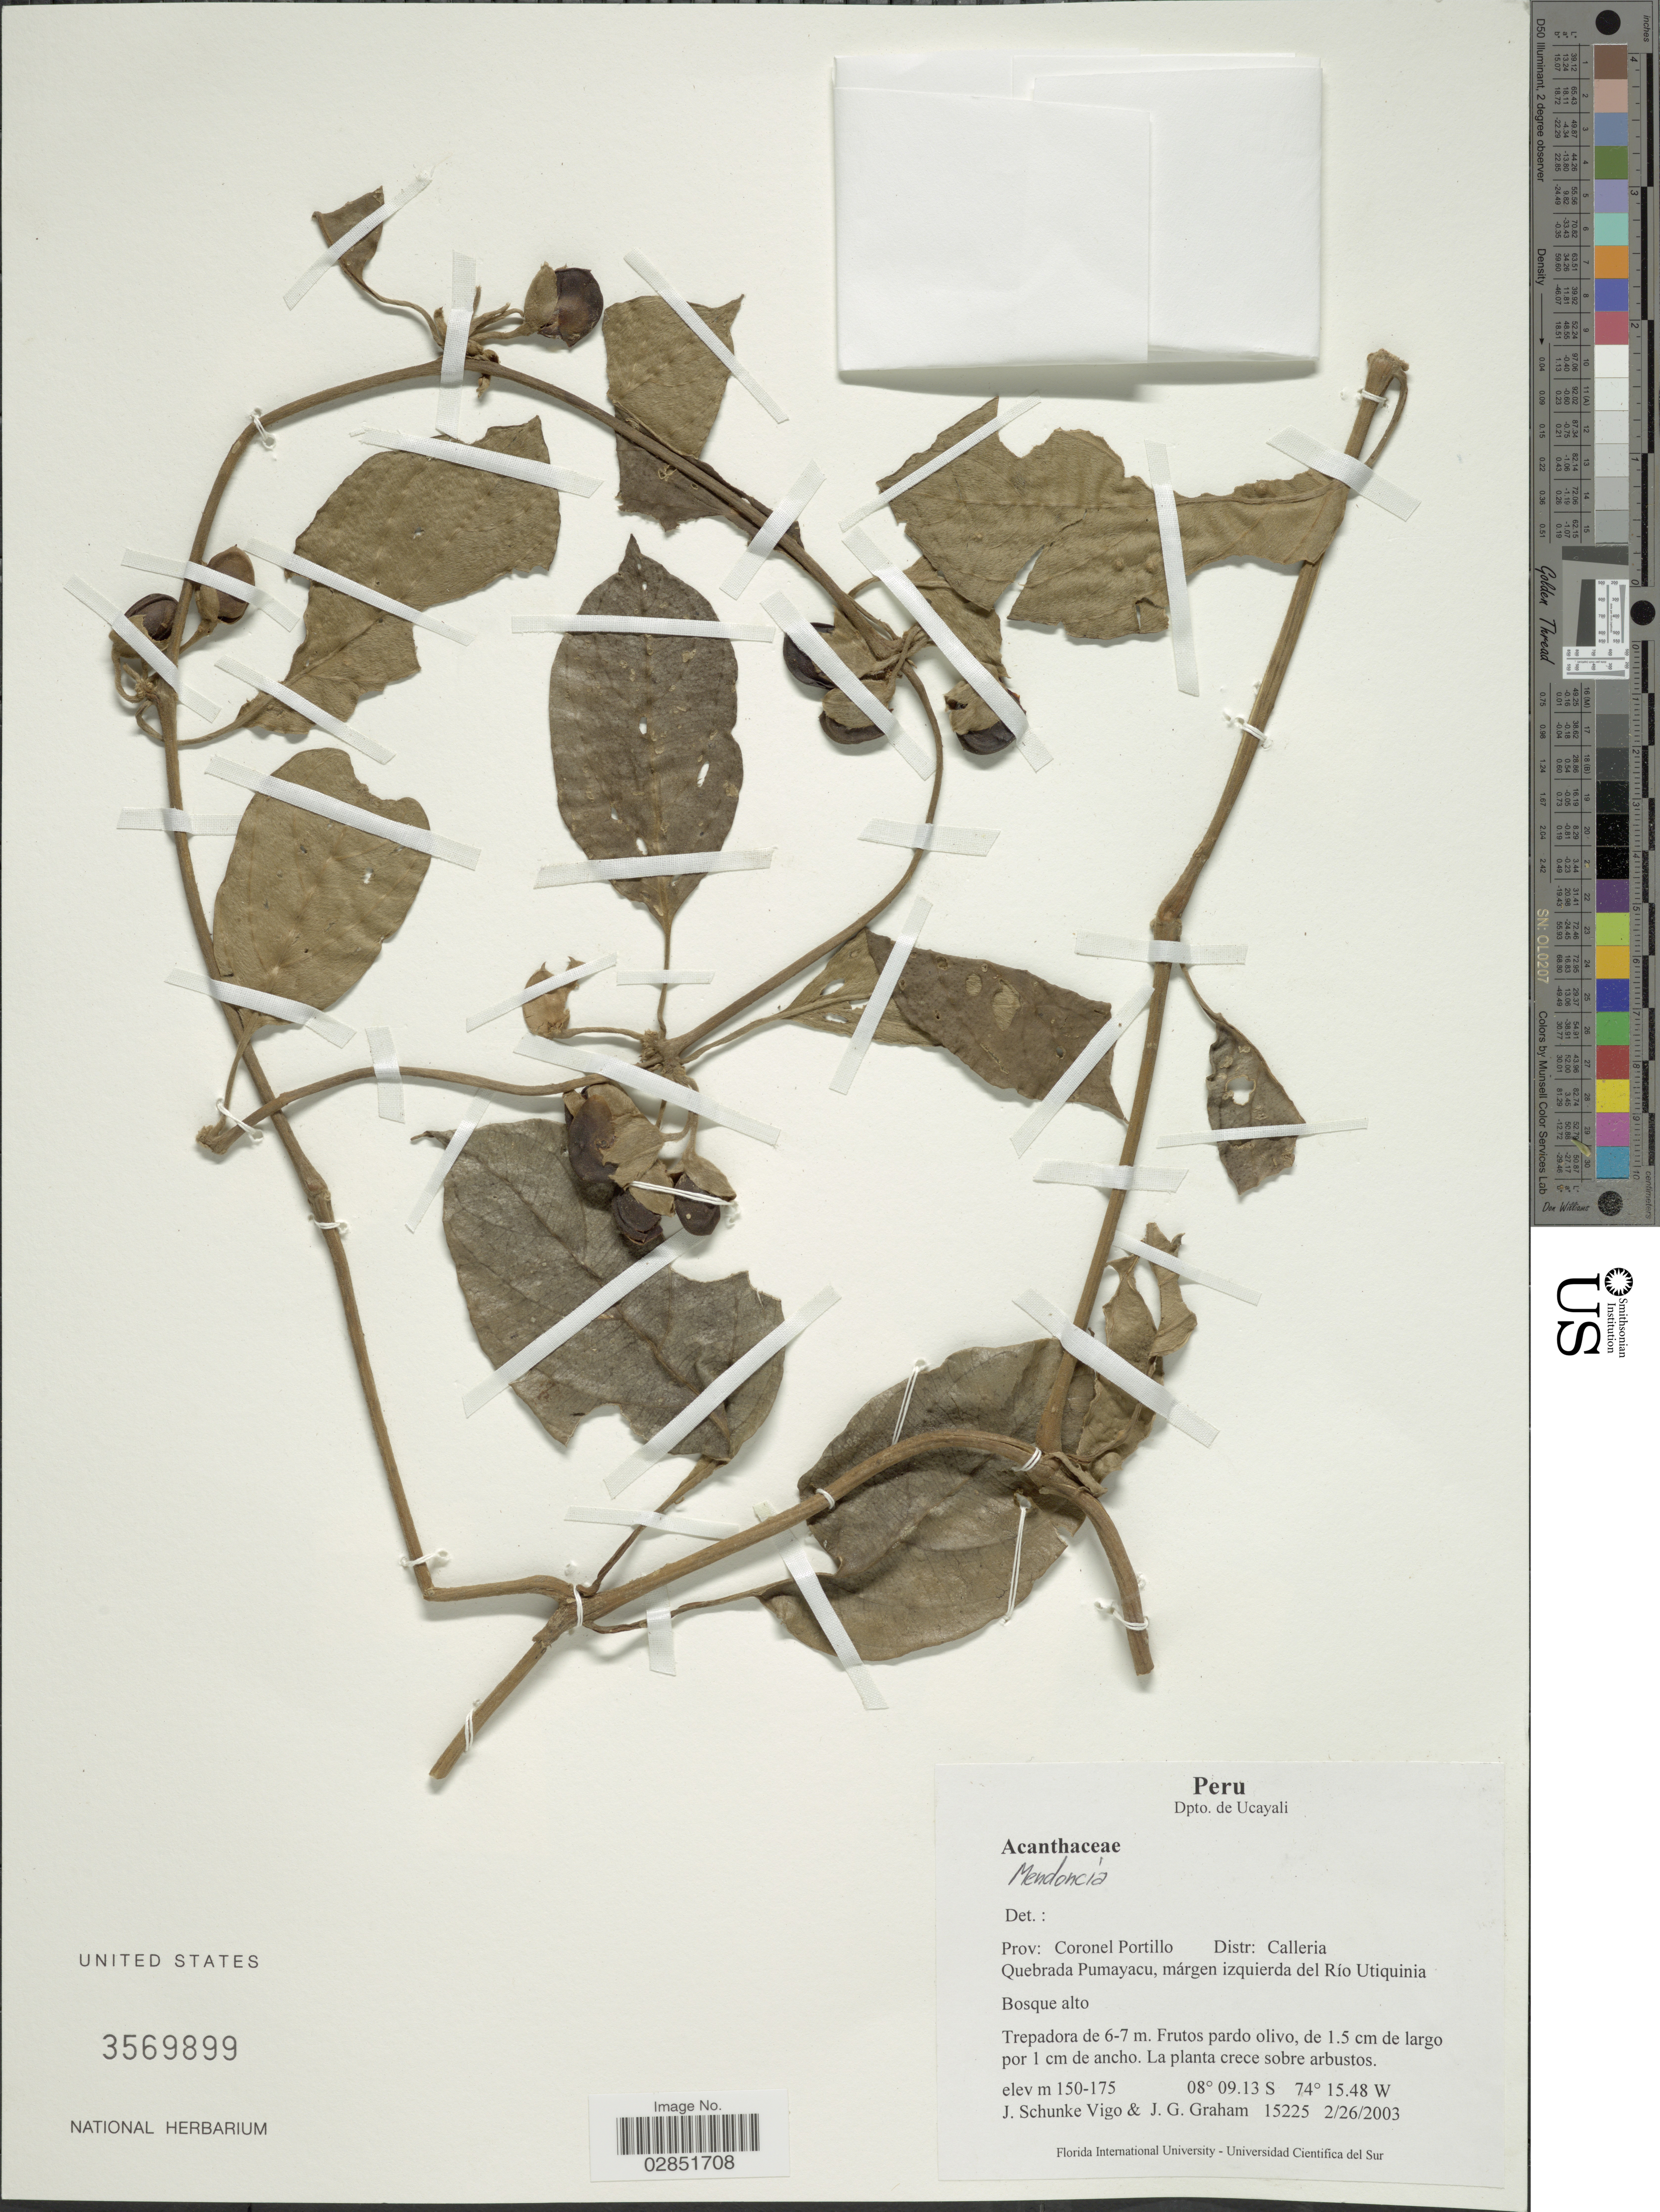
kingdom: Plantae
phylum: Tracheophyta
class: Magnoliopsida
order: Lamiales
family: Acanthaceae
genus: Mendoncia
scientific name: Mendoncia sp.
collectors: J. Schunke Vigo & J. Graham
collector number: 15225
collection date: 2003-02-26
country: Peru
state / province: Ucayali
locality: Dpto. de Ucayali. Prov: Coronel Portillo, Distr: Calleria. Quebrada Pumayacu, márgen izquierda del Río Utiquinia.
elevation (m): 150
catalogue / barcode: US 3569899